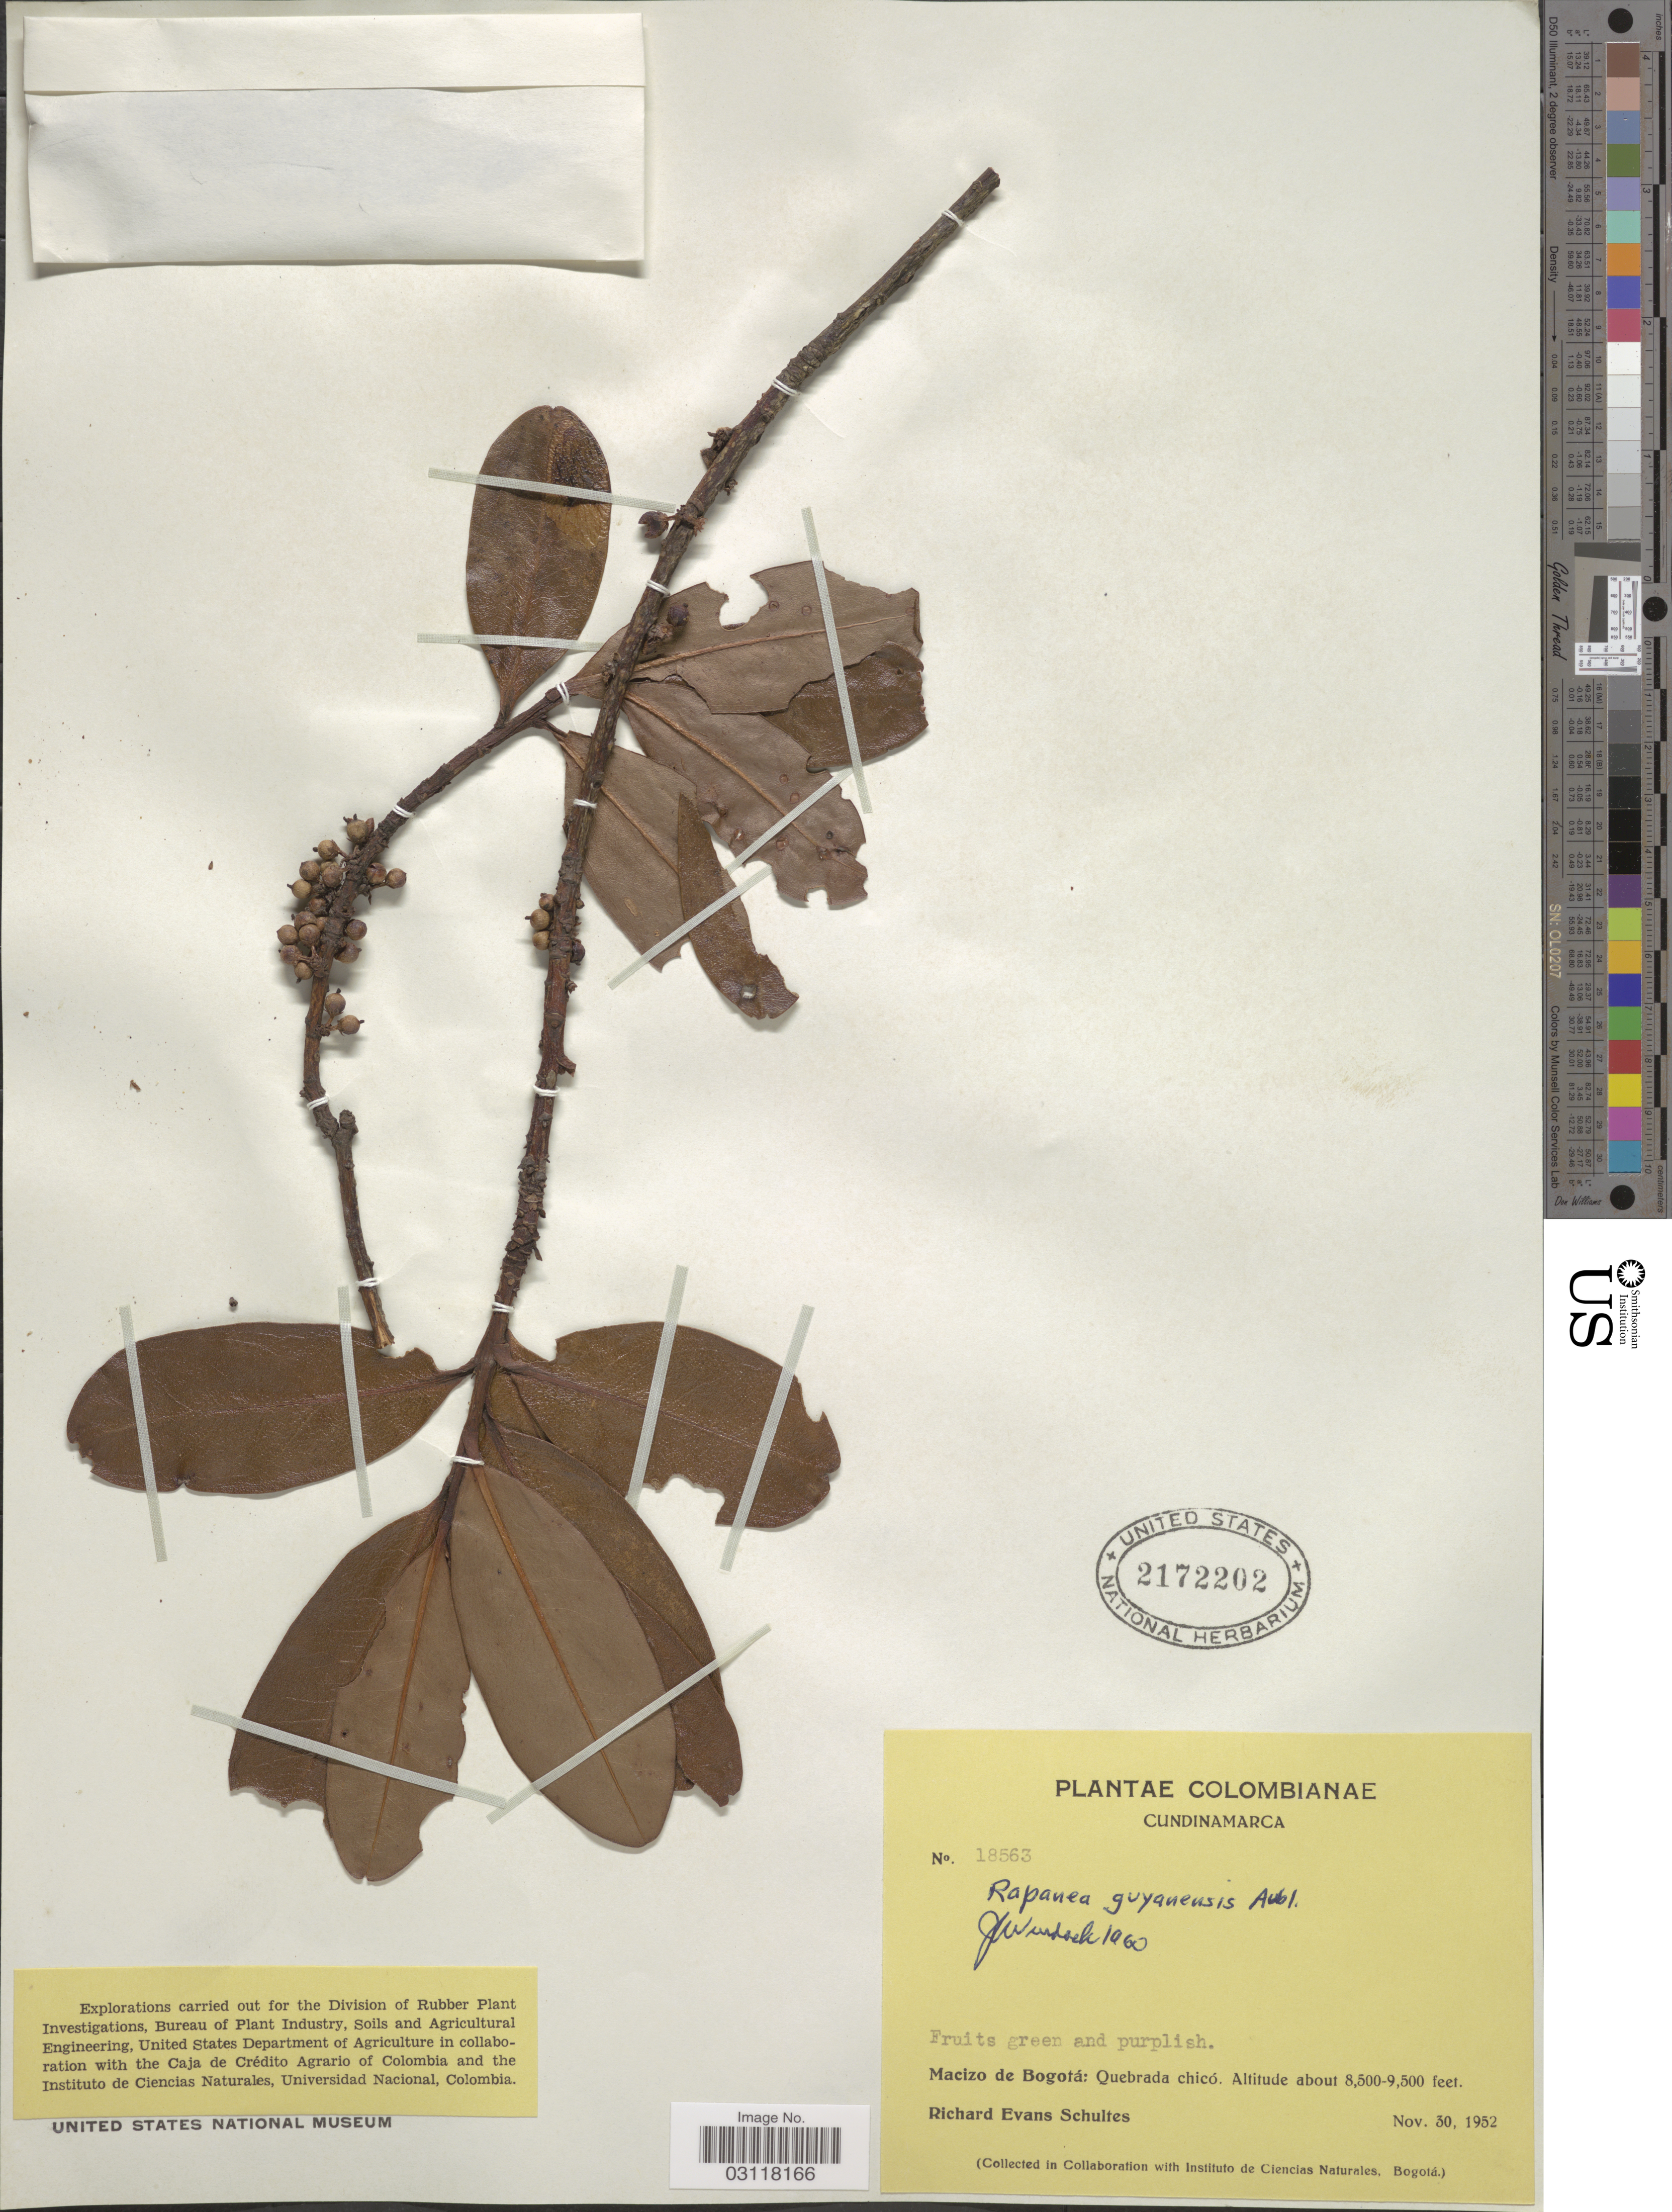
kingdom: Plantae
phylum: Tracheophyta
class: Magnoliopsida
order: Ericales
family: Primulaceae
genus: Rapanea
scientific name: Rapanea guianensis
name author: Aubl.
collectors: R. E. Schultes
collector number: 18563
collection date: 1952-11-30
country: Colombia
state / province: Cundinamarca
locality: Macizo de Bogotá: Quebrada chicó.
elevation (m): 2591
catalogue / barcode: US 2172202